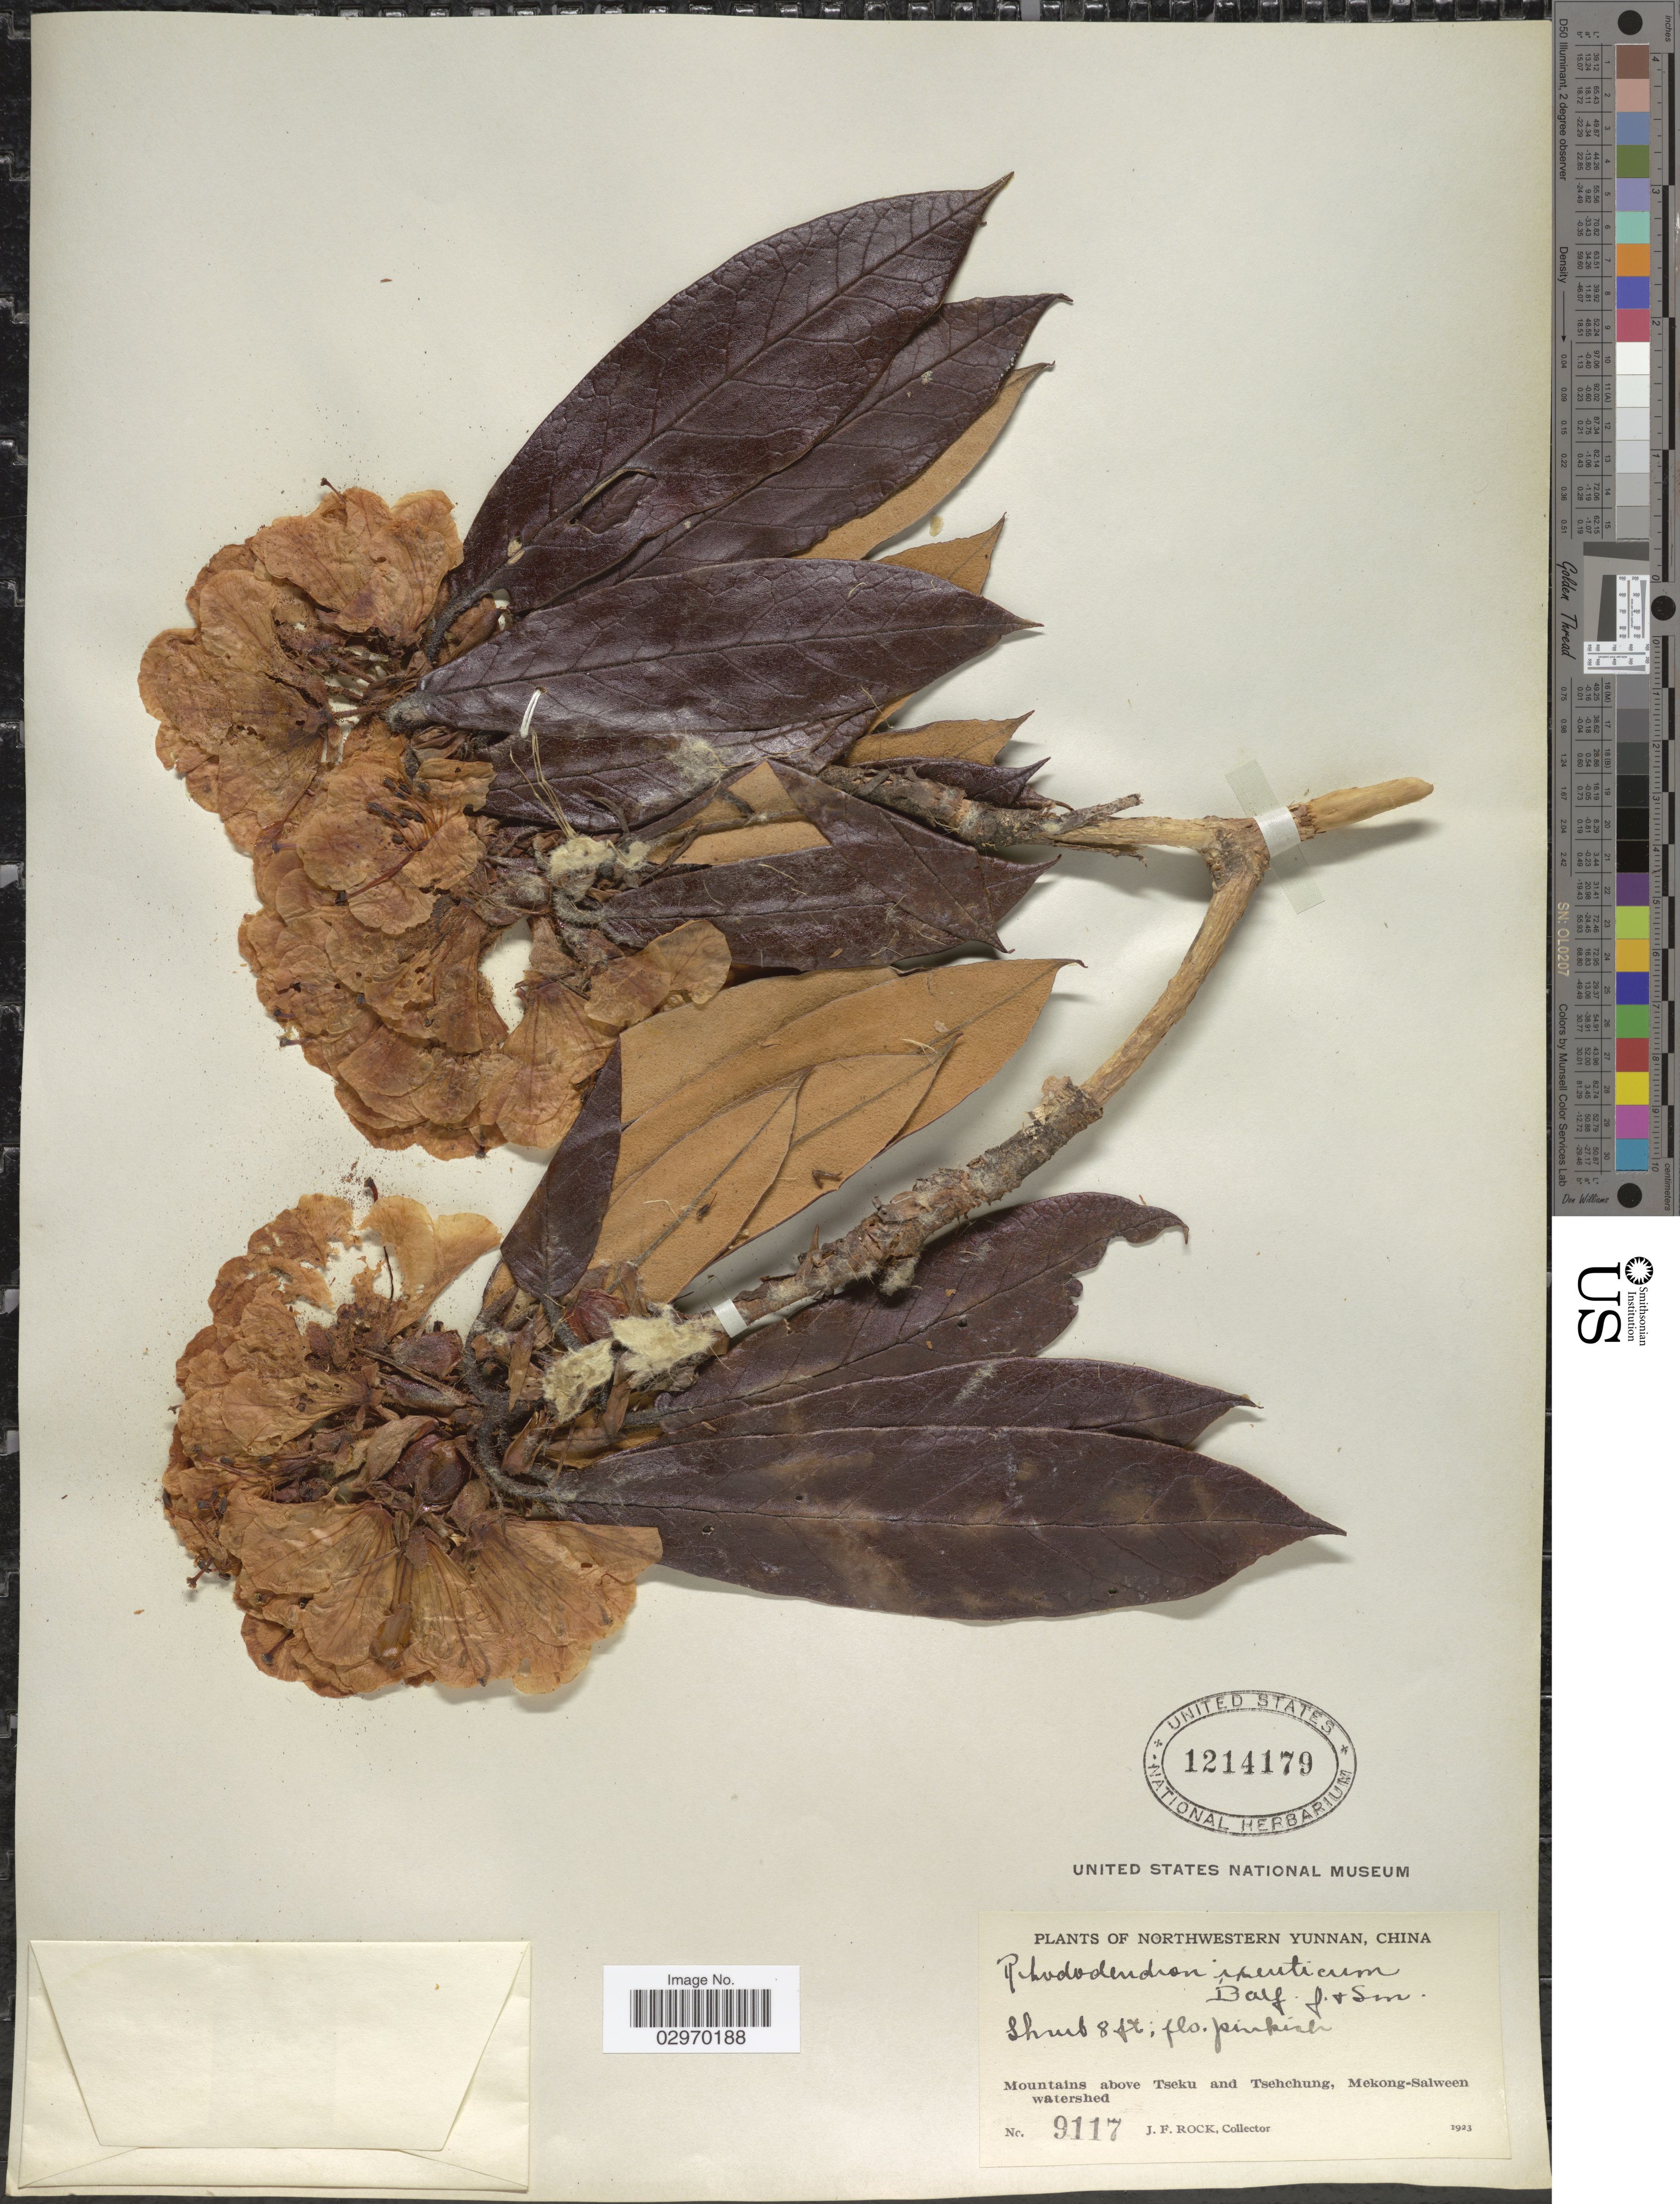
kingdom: Plantae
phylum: Tracheophyta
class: Magnoliopsida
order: Ericales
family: Ericaceae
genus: Rhododendron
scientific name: Rhododendron crinigerum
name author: Franch.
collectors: J. Rock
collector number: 9117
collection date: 1923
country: China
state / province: Yunnan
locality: Northwestern Yunnan. Mountains above Tseku and Tsehchung, Mekong-Salween watershed.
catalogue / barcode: US 1214179